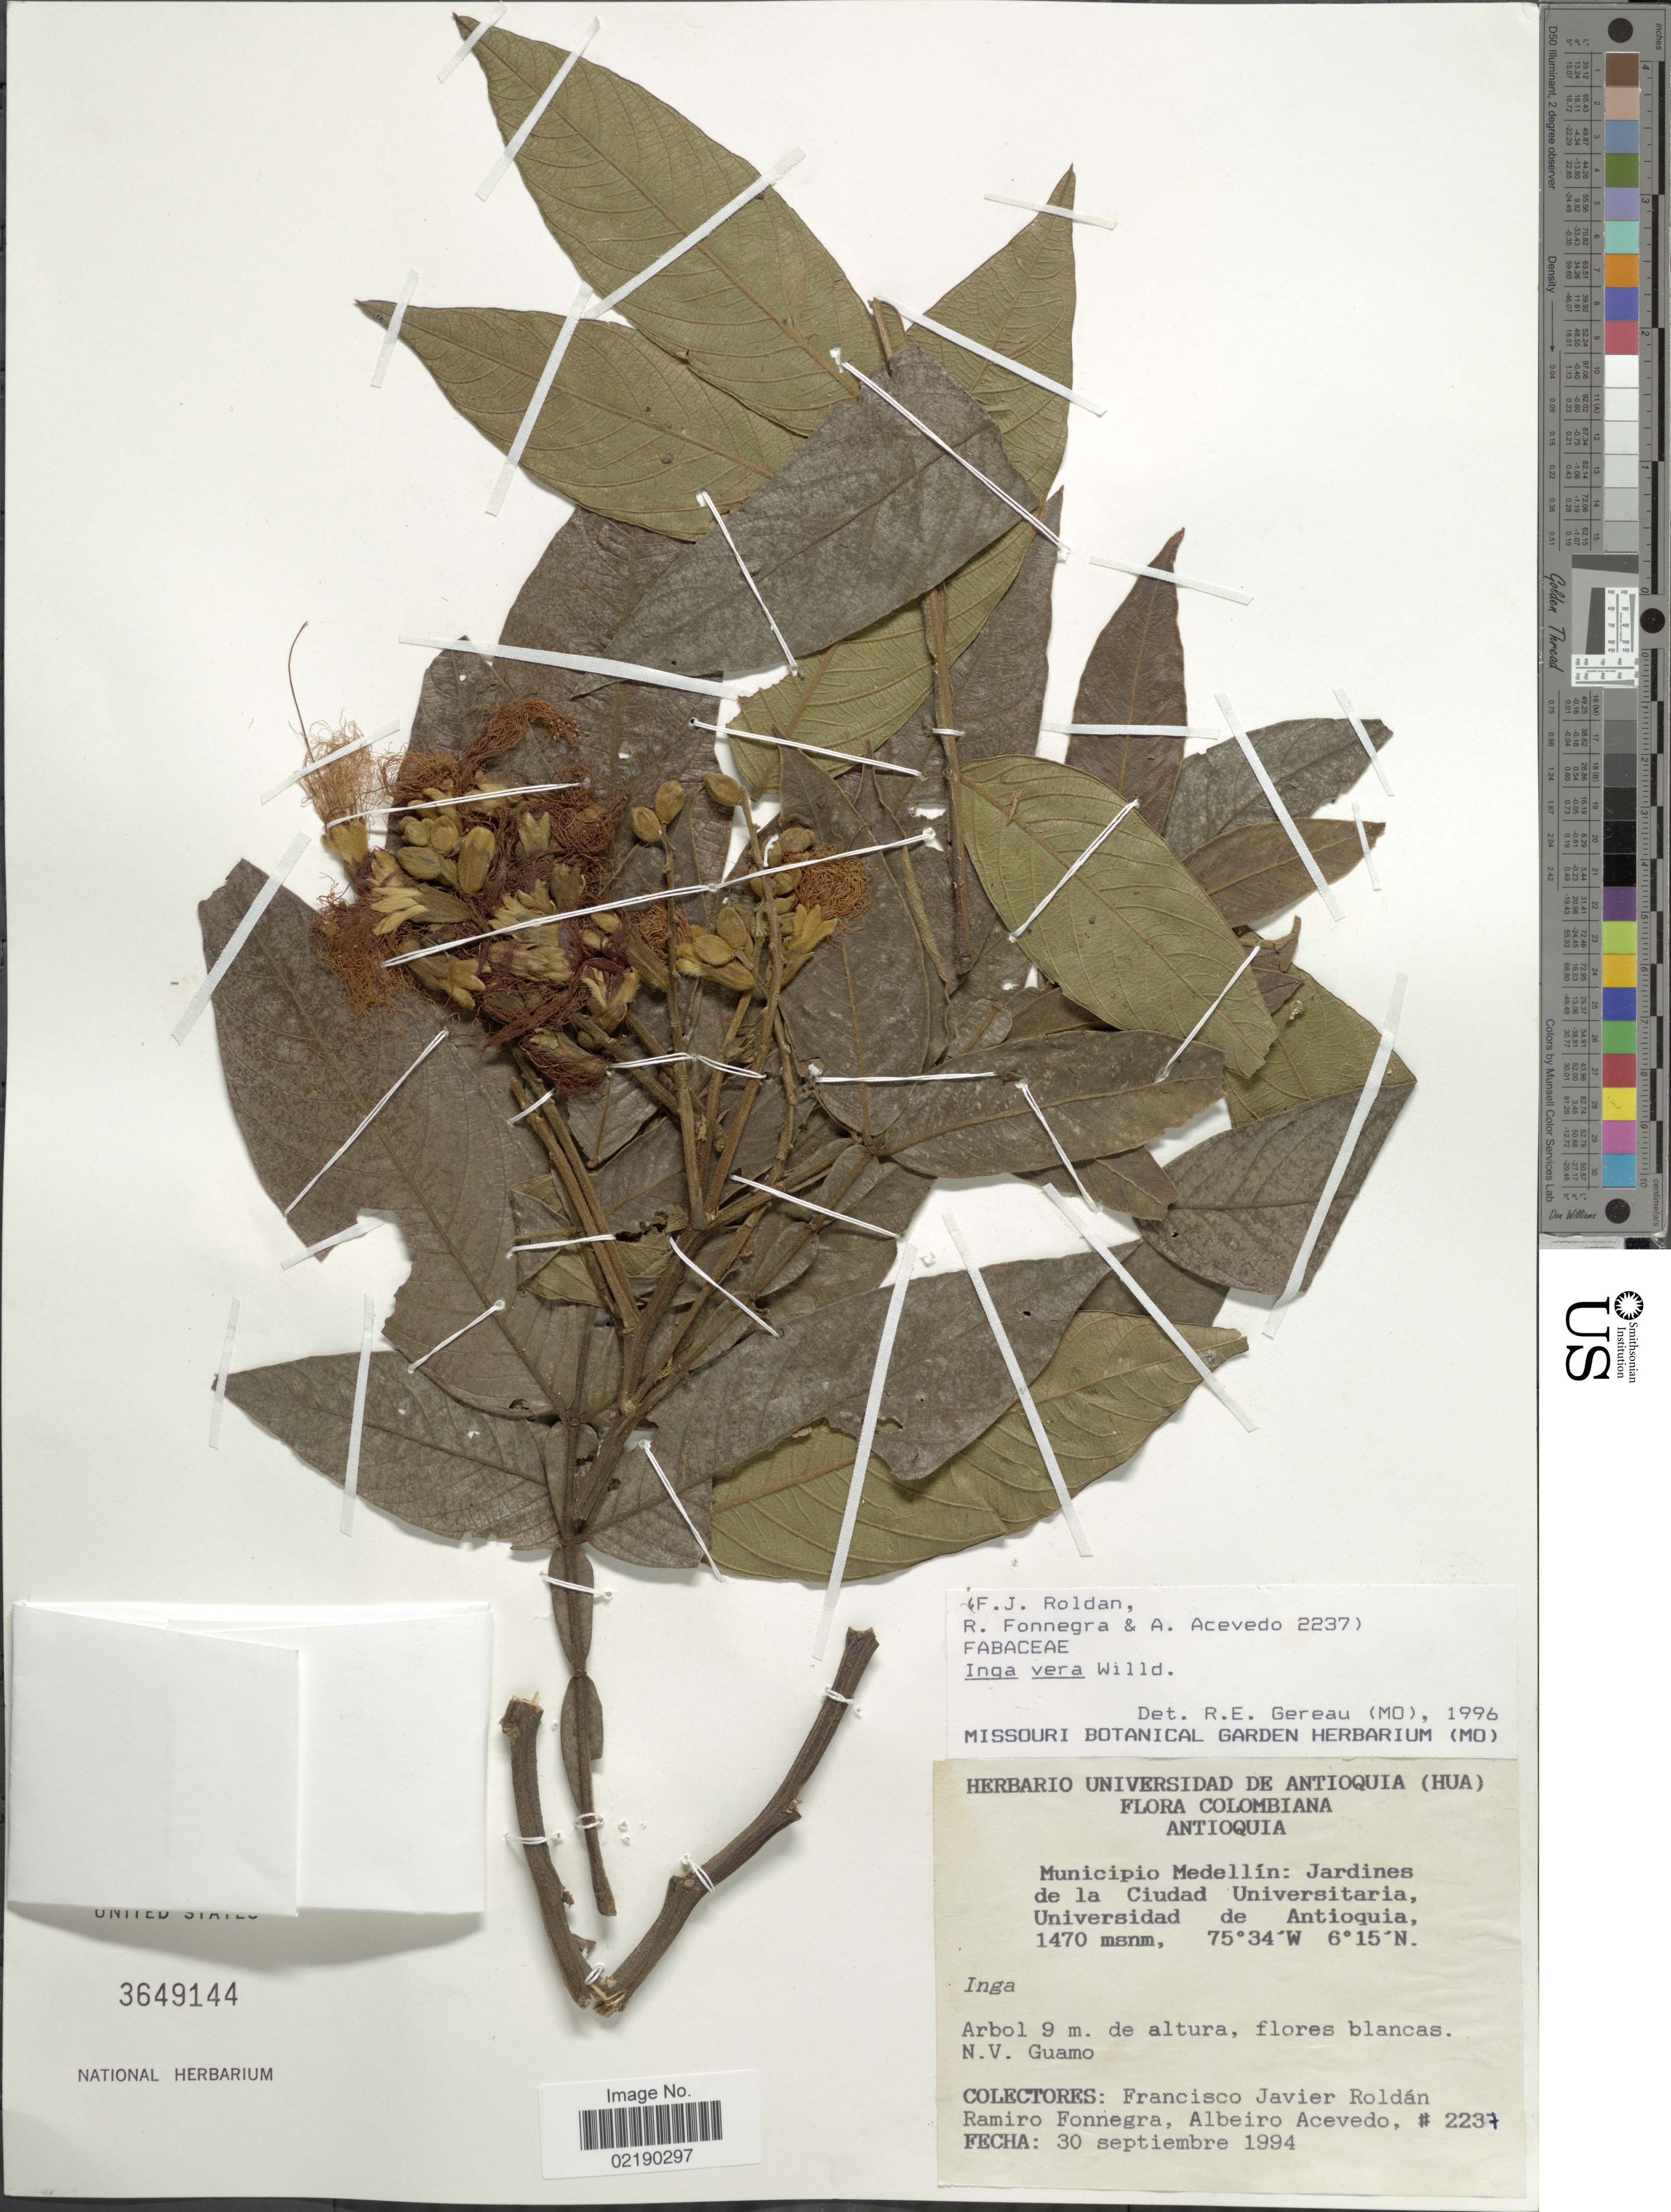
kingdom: Plantae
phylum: Tracheophyta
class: Magnoliopsida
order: Fabales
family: Fabaceae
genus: Inga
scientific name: Inga vera subsp. vera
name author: Willd.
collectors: F. J. Roldán, R. Fonnegra G. & A. Acevedo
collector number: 2237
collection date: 1994-09-30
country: Colombia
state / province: Antioquia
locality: Colombiana. Municipio Medellin: Jardines de la Ciudad Universitaria, Universidad de Antioquia.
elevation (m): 1470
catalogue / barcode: US 3649144